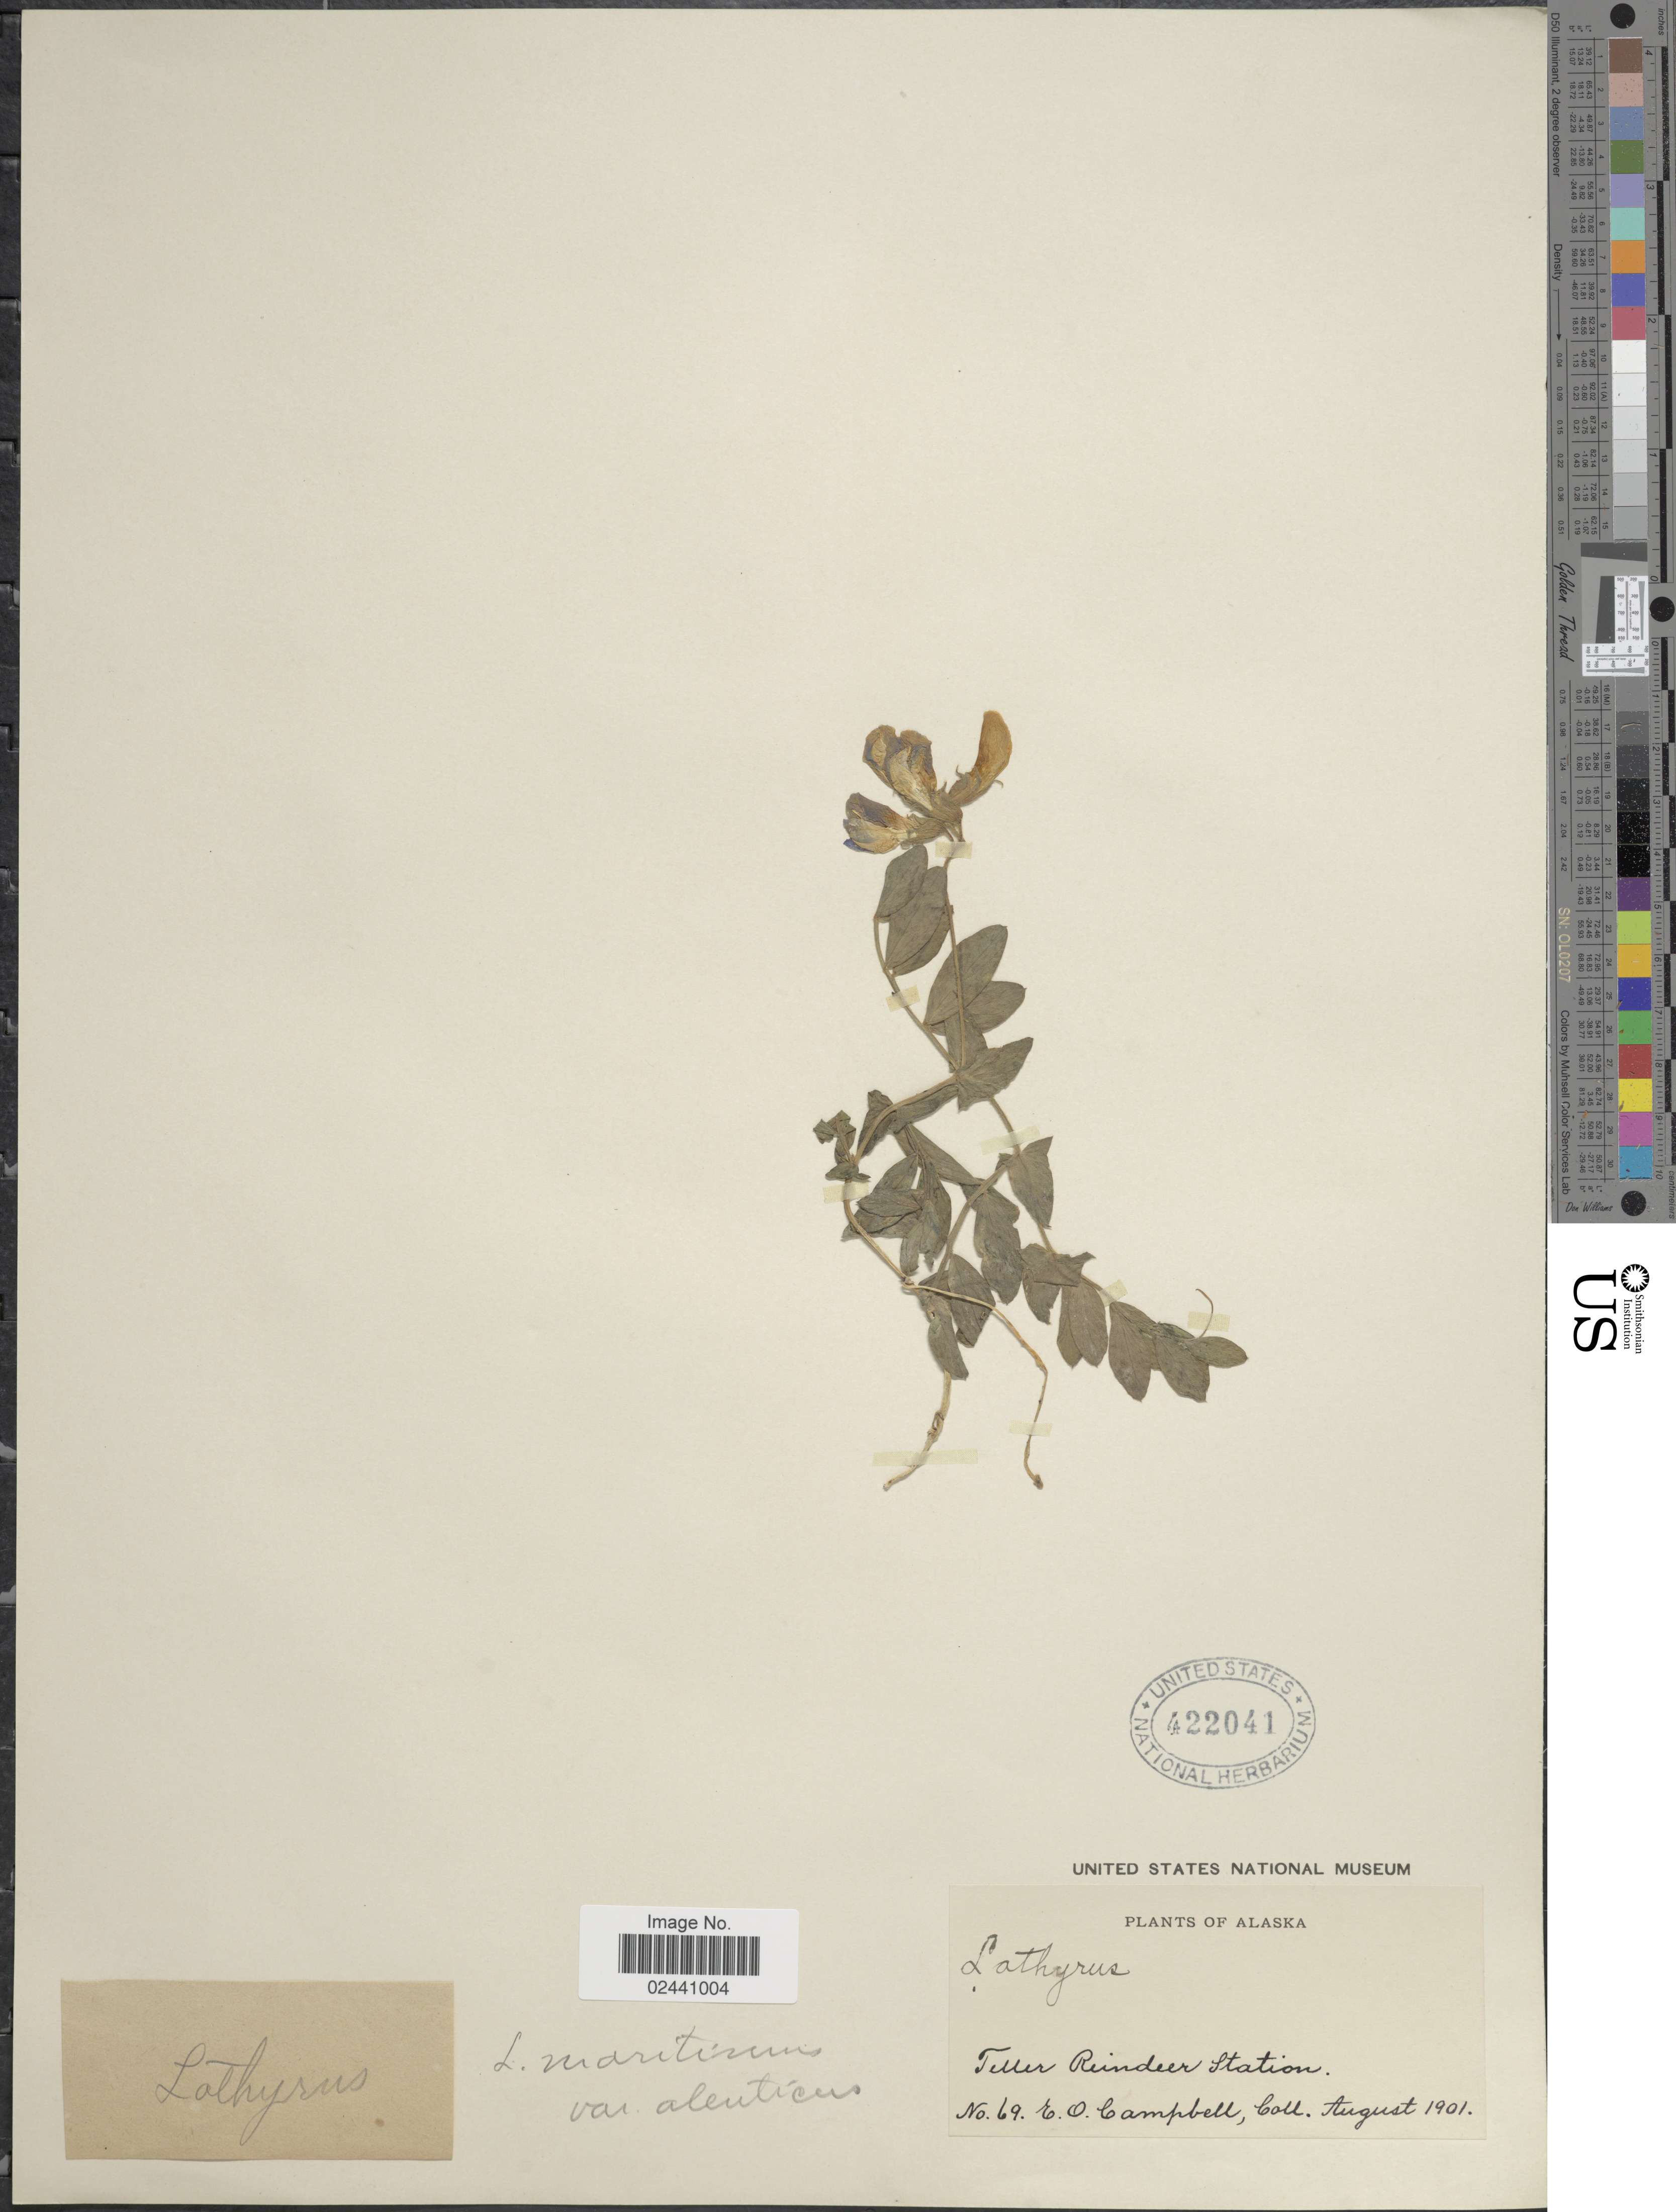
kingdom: Plantae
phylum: Tracheophyta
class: Magnoliopsida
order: Fabales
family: Fabaceae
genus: Lathyrus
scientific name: Lathyrus maritimus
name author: Torr.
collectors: E. Campbell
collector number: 69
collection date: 1901-08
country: United States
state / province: Alaska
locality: Teller Reindeer Station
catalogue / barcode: US 422041